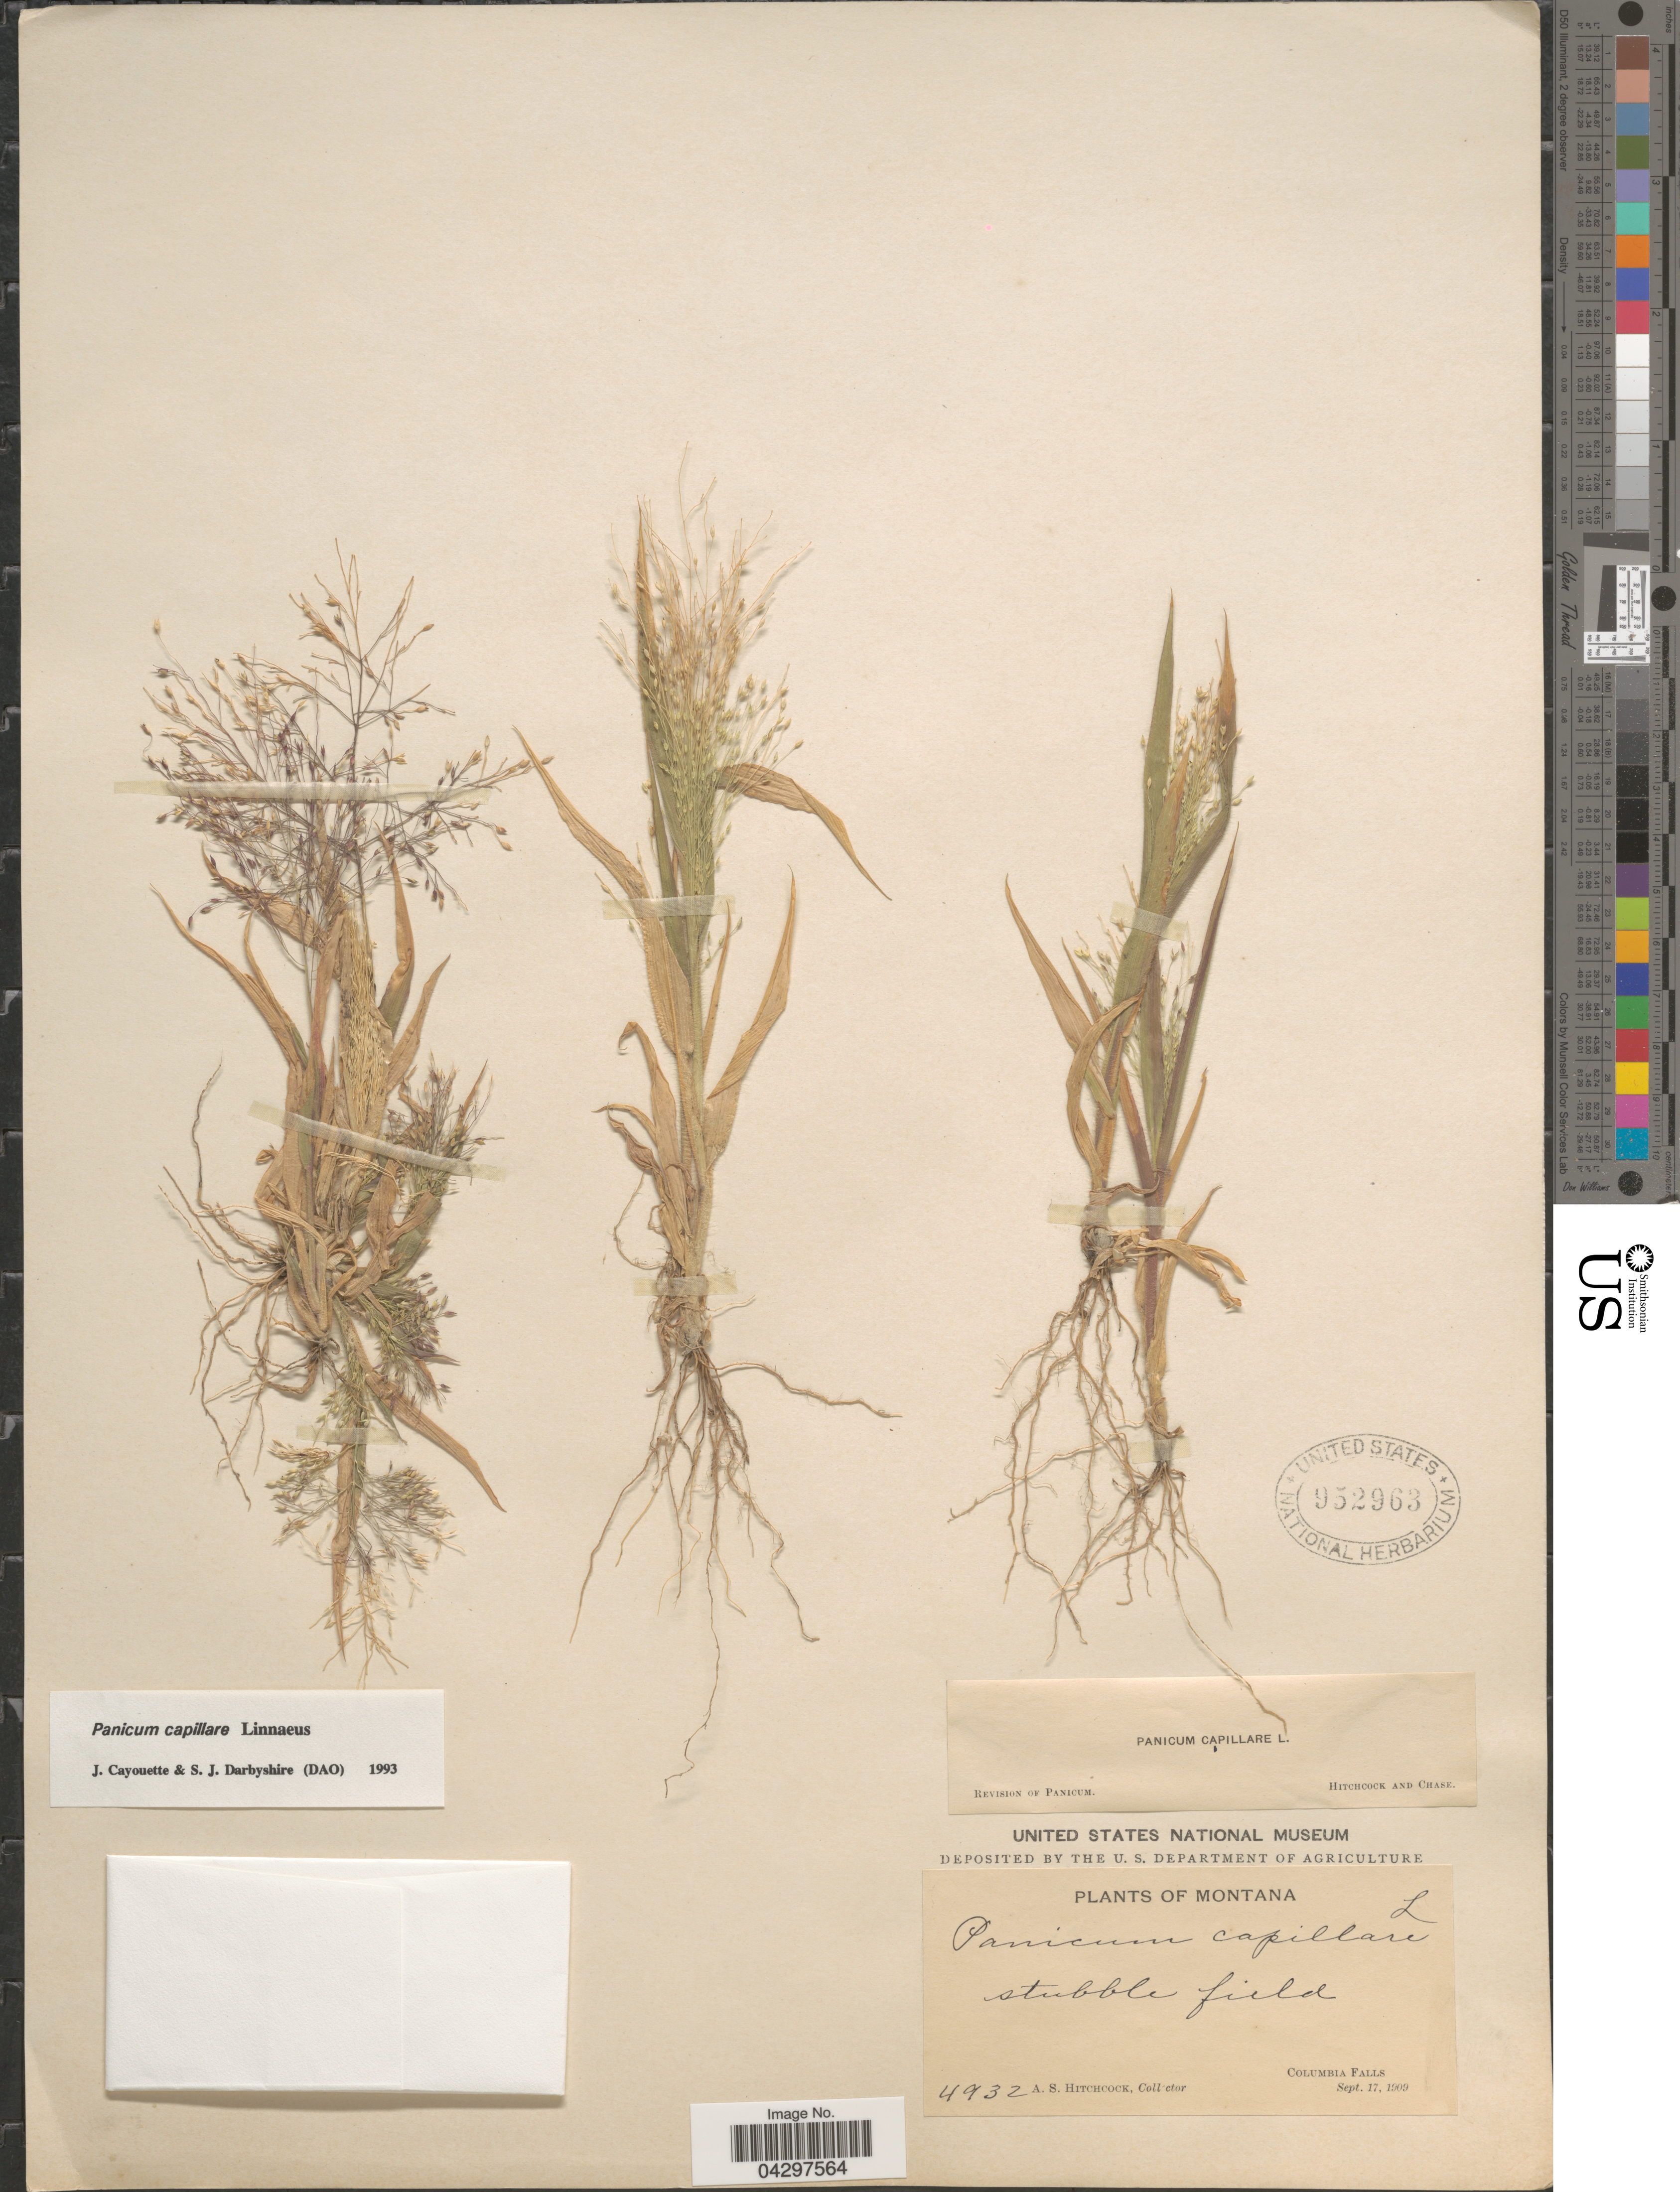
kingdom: Plantae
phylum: Tracheophyta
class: Liliopsida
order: Poales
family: Poaceae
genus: Panicum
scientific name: Panicum capillare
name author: L.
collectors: A. S. Hitchcock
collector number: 4932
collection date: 1909-09-17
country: United States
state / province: Montana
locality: Columbia Falls.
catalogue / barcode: US 952963